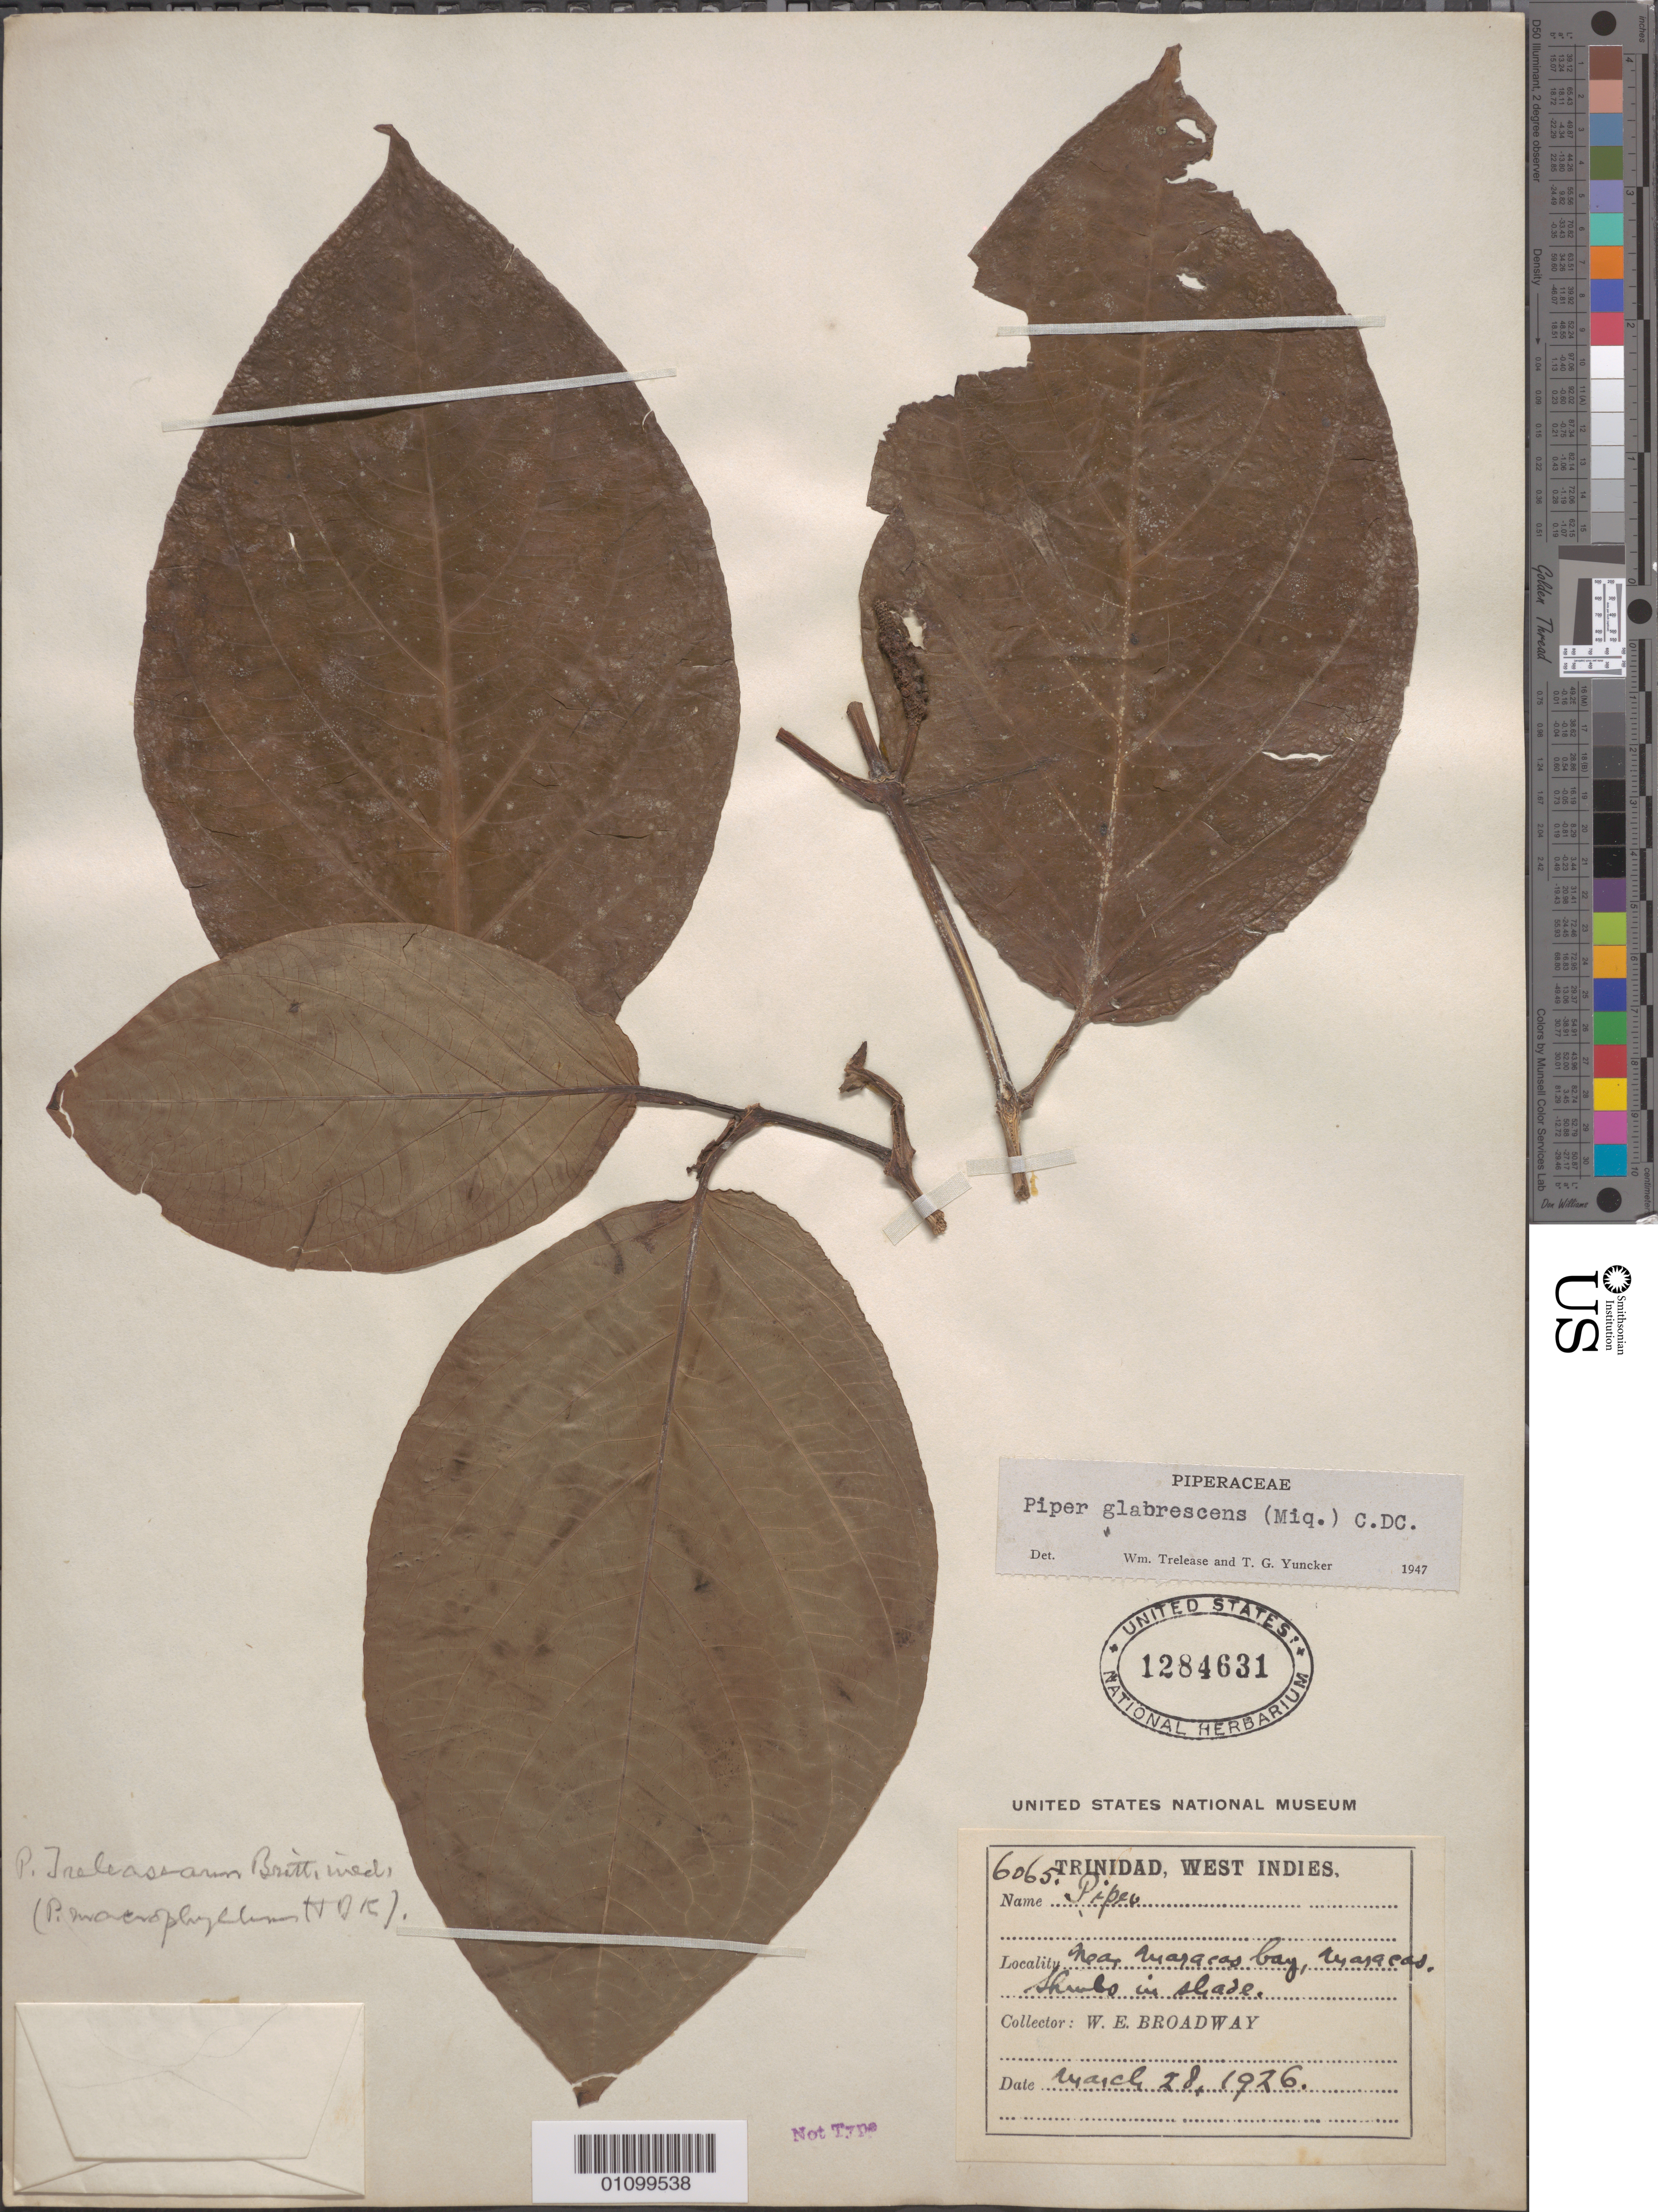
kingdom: Plantae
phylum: Tracheophyta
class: Magnoliopsida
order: Piperales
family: Piperaceae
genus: Piper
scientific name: Piper glabrescens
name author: (Miq.) C. DC.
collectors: W. E. Broadway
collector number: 6065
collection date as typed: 28 Mar 1926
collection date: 1926-03-28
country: Trinidad and Tobago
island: Trinidad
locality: Near Maracas bay, Maracas.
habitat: in shade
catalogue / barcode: US 1284631